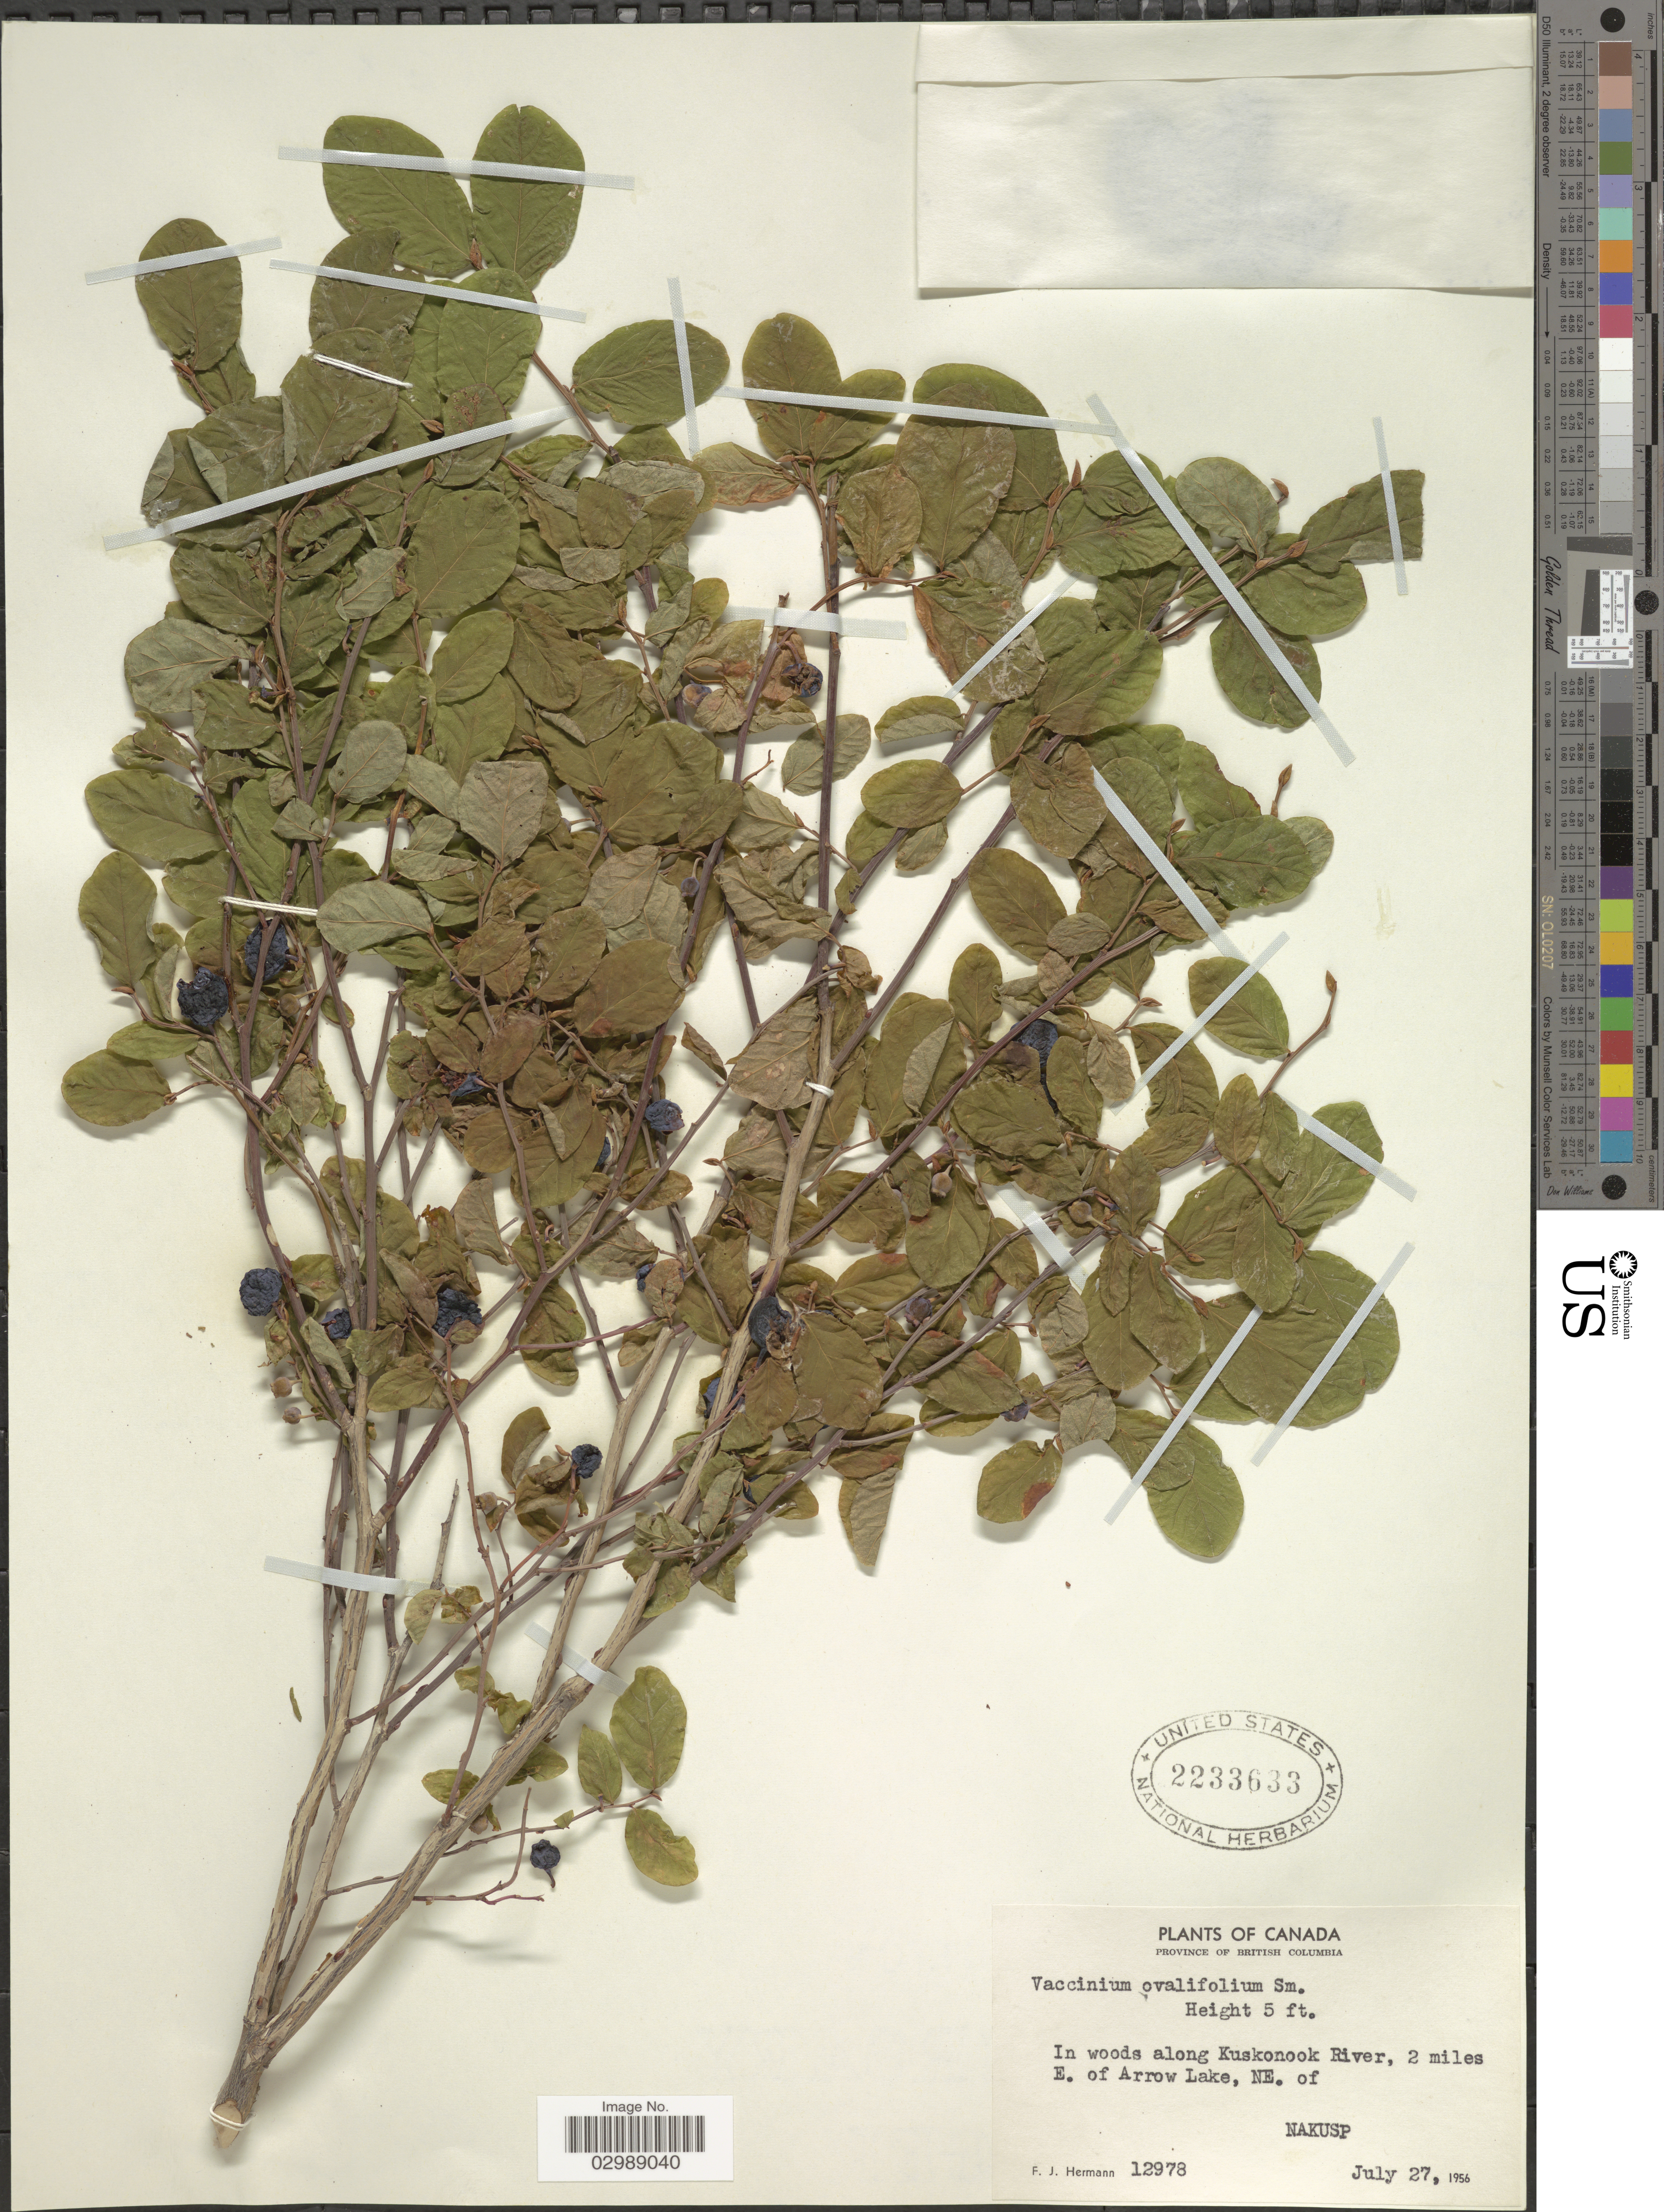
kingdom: Plantae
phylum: Tracheophyta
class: Magnoliopsida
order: Ericales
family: Ericaceae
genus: Vaccinium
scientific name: Vaccinium ovalifolium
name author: Sm.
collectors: F. J. Hermann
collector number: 12978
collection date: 1956-07-27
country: Canada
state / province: British Columbia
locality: In woods along Kuskonook River, 2 miles E. of Arrow Lake, NE. of Nakusp.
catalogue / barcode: US 2233633